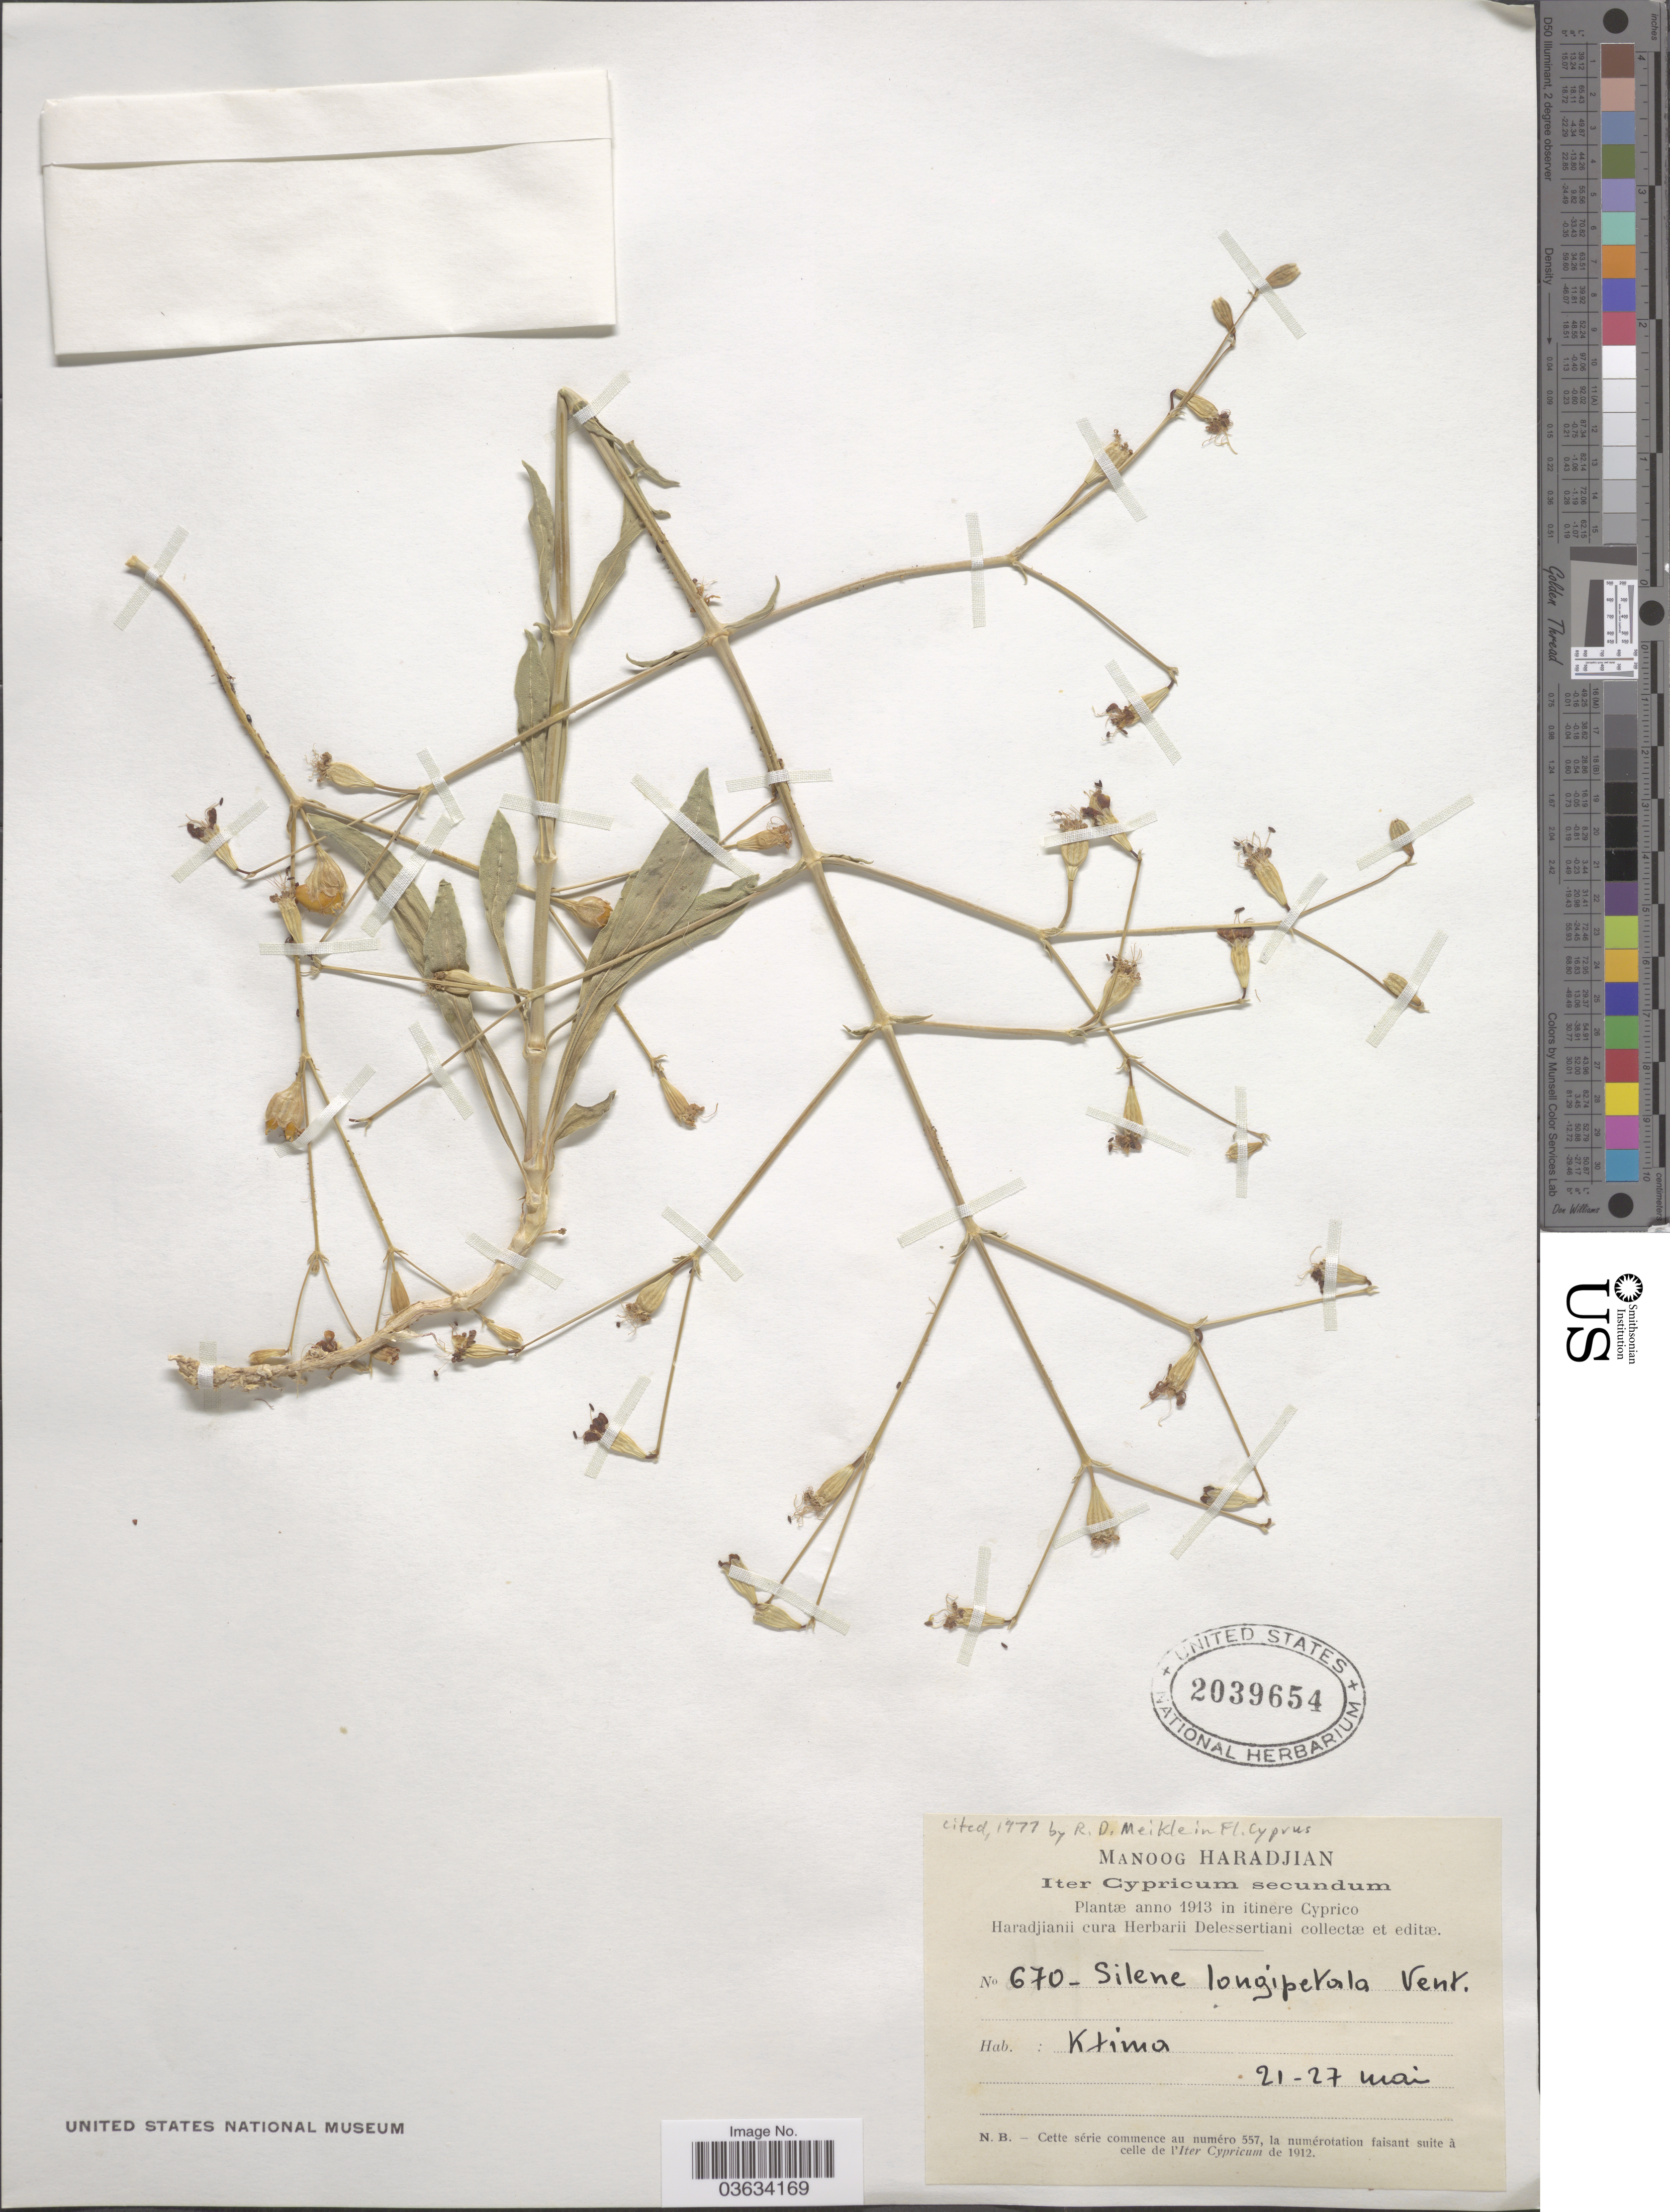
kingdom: Plantae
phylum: Tracheophyta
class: Magnoliopsida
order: Caryophyllales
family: Caryophyllaceae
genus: Silene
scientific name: Silene longipetala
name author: Vent.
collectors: M. Haradjian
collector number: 670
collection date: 1913-05-21/1913-05-27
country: Cyprus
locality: Ktima.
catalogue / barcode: US 2039654